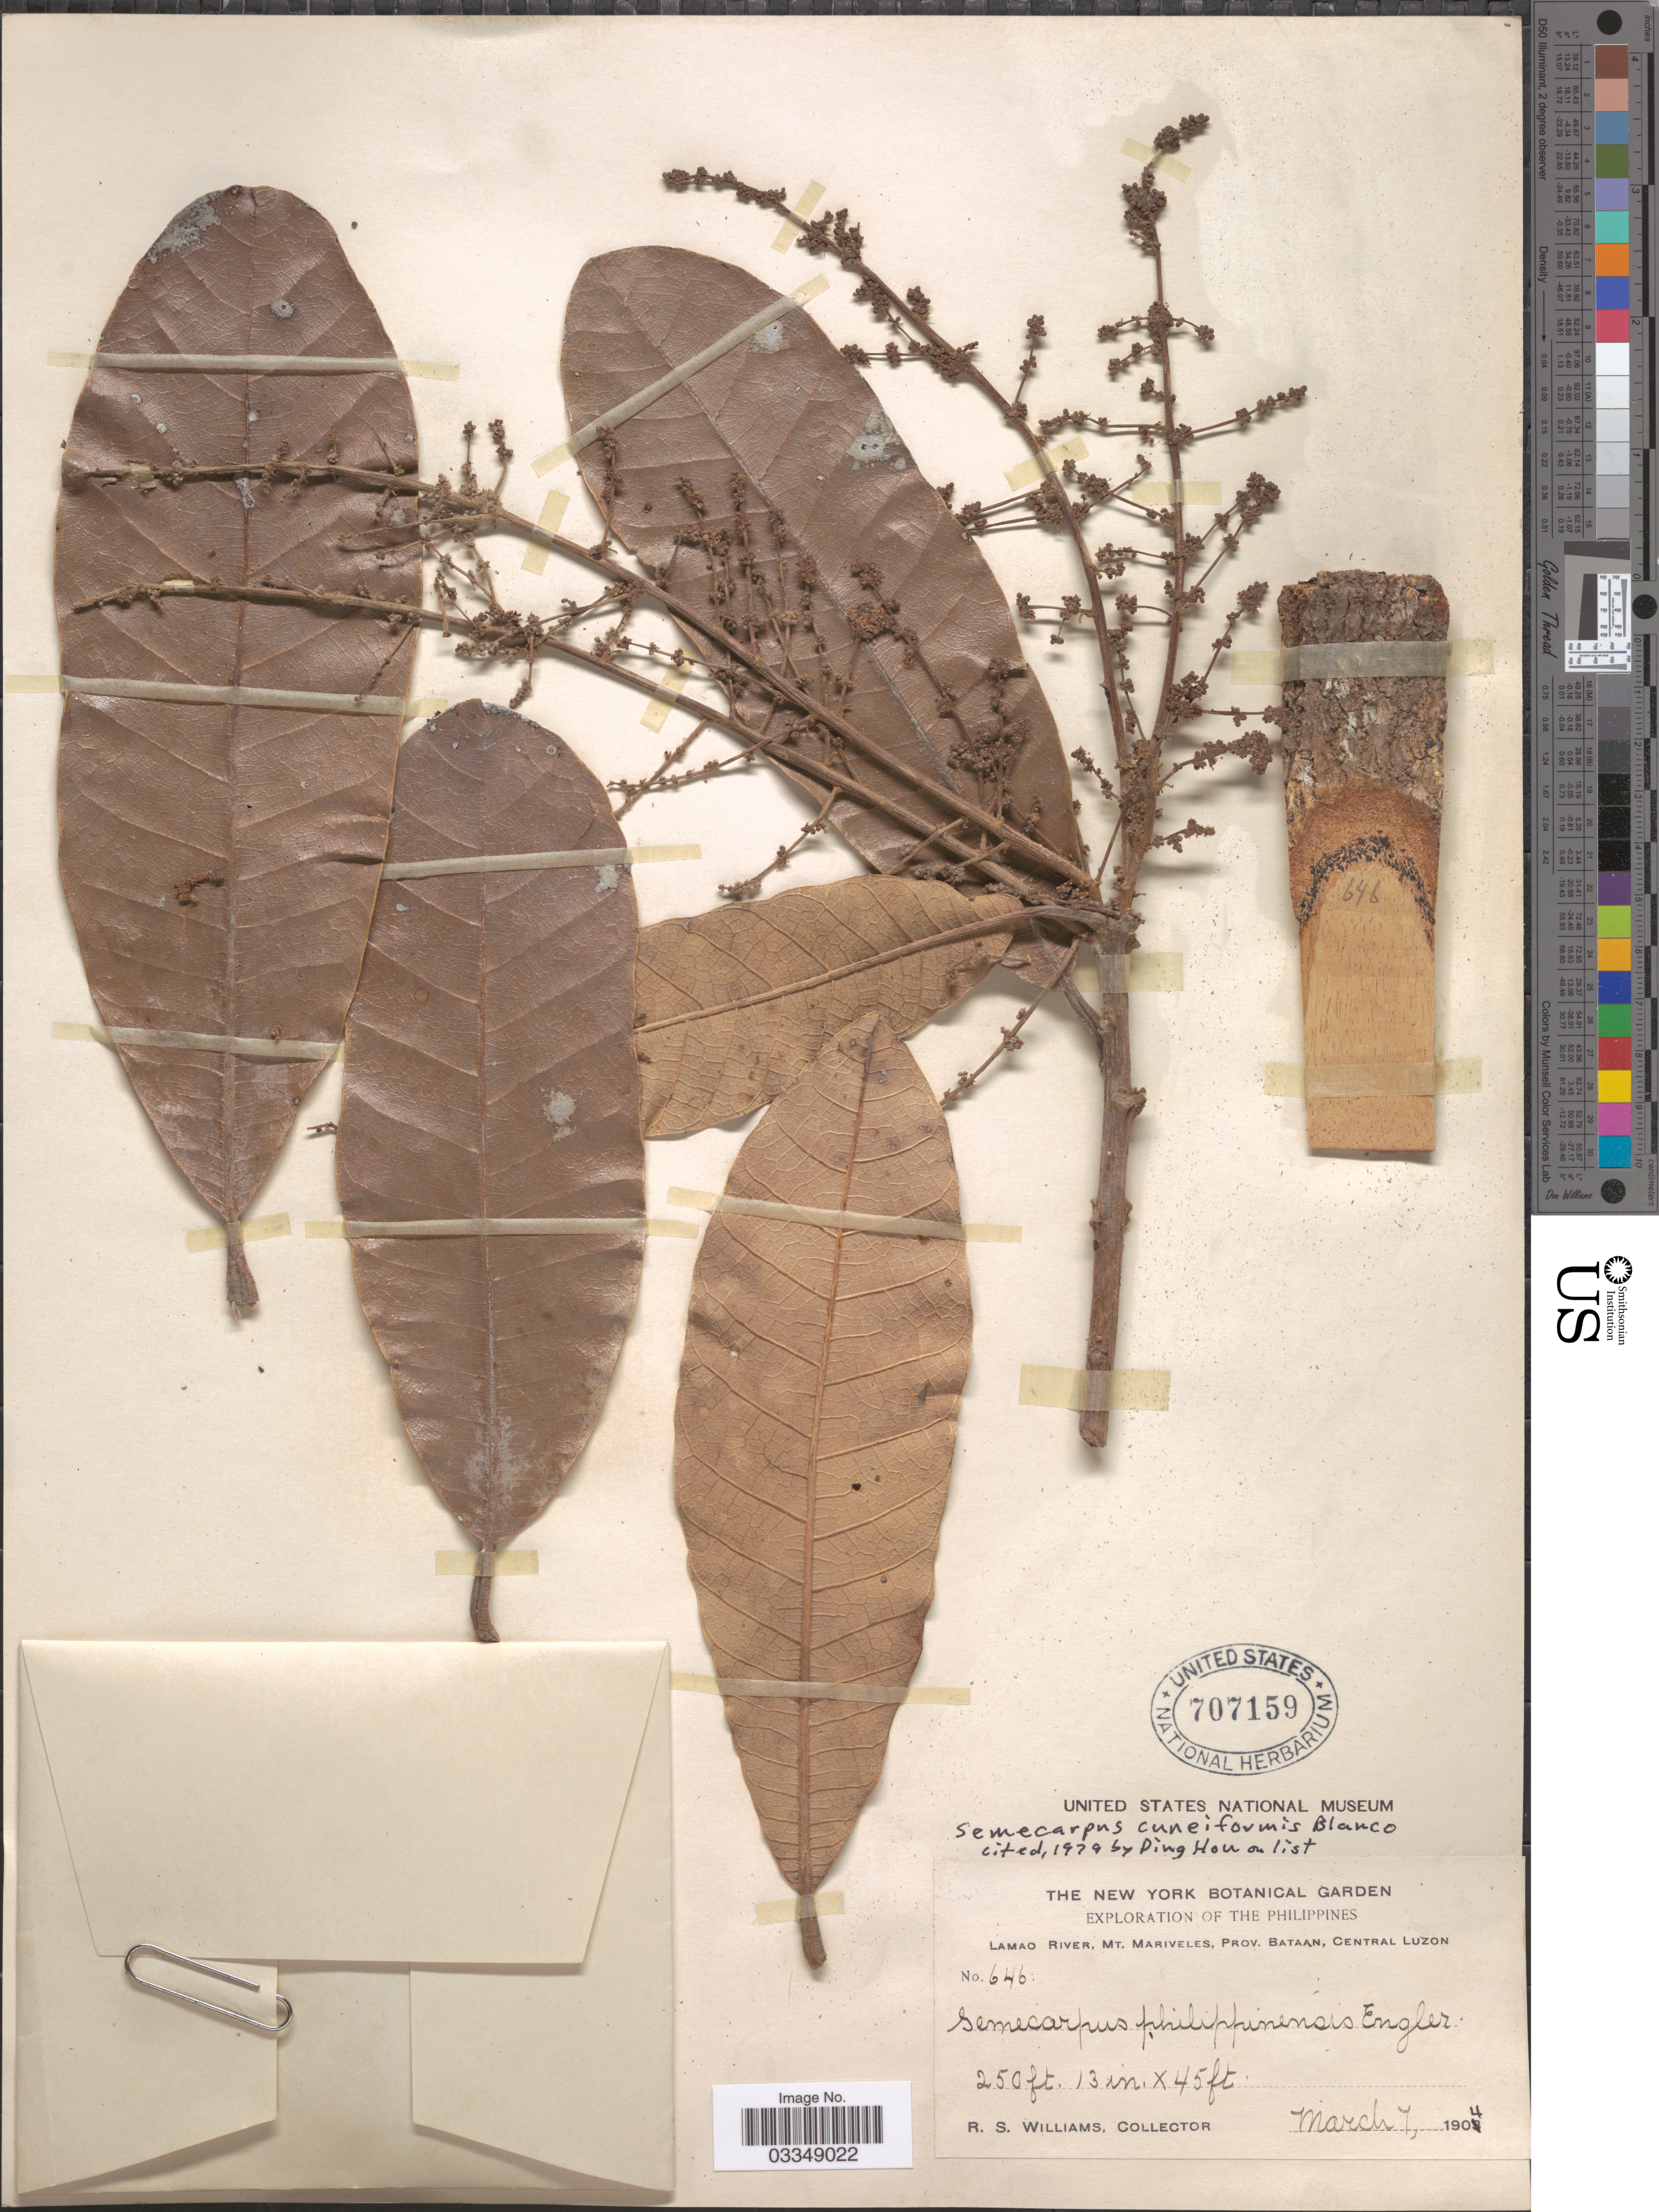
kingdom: Plantae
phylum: Tracheophyta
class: Magnoliopsida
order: Sapindales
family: Anacardiaceae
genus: Semecarpus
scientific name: Semecarpus cuneiformis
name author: Blanco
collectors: R. S. Williams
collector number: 646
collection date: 1904-03-07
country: Philippines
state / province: Central Luzon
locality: Lamao River, Mt. Mariveles, Prov. Bataan.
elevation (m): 76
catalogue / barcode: US 707159